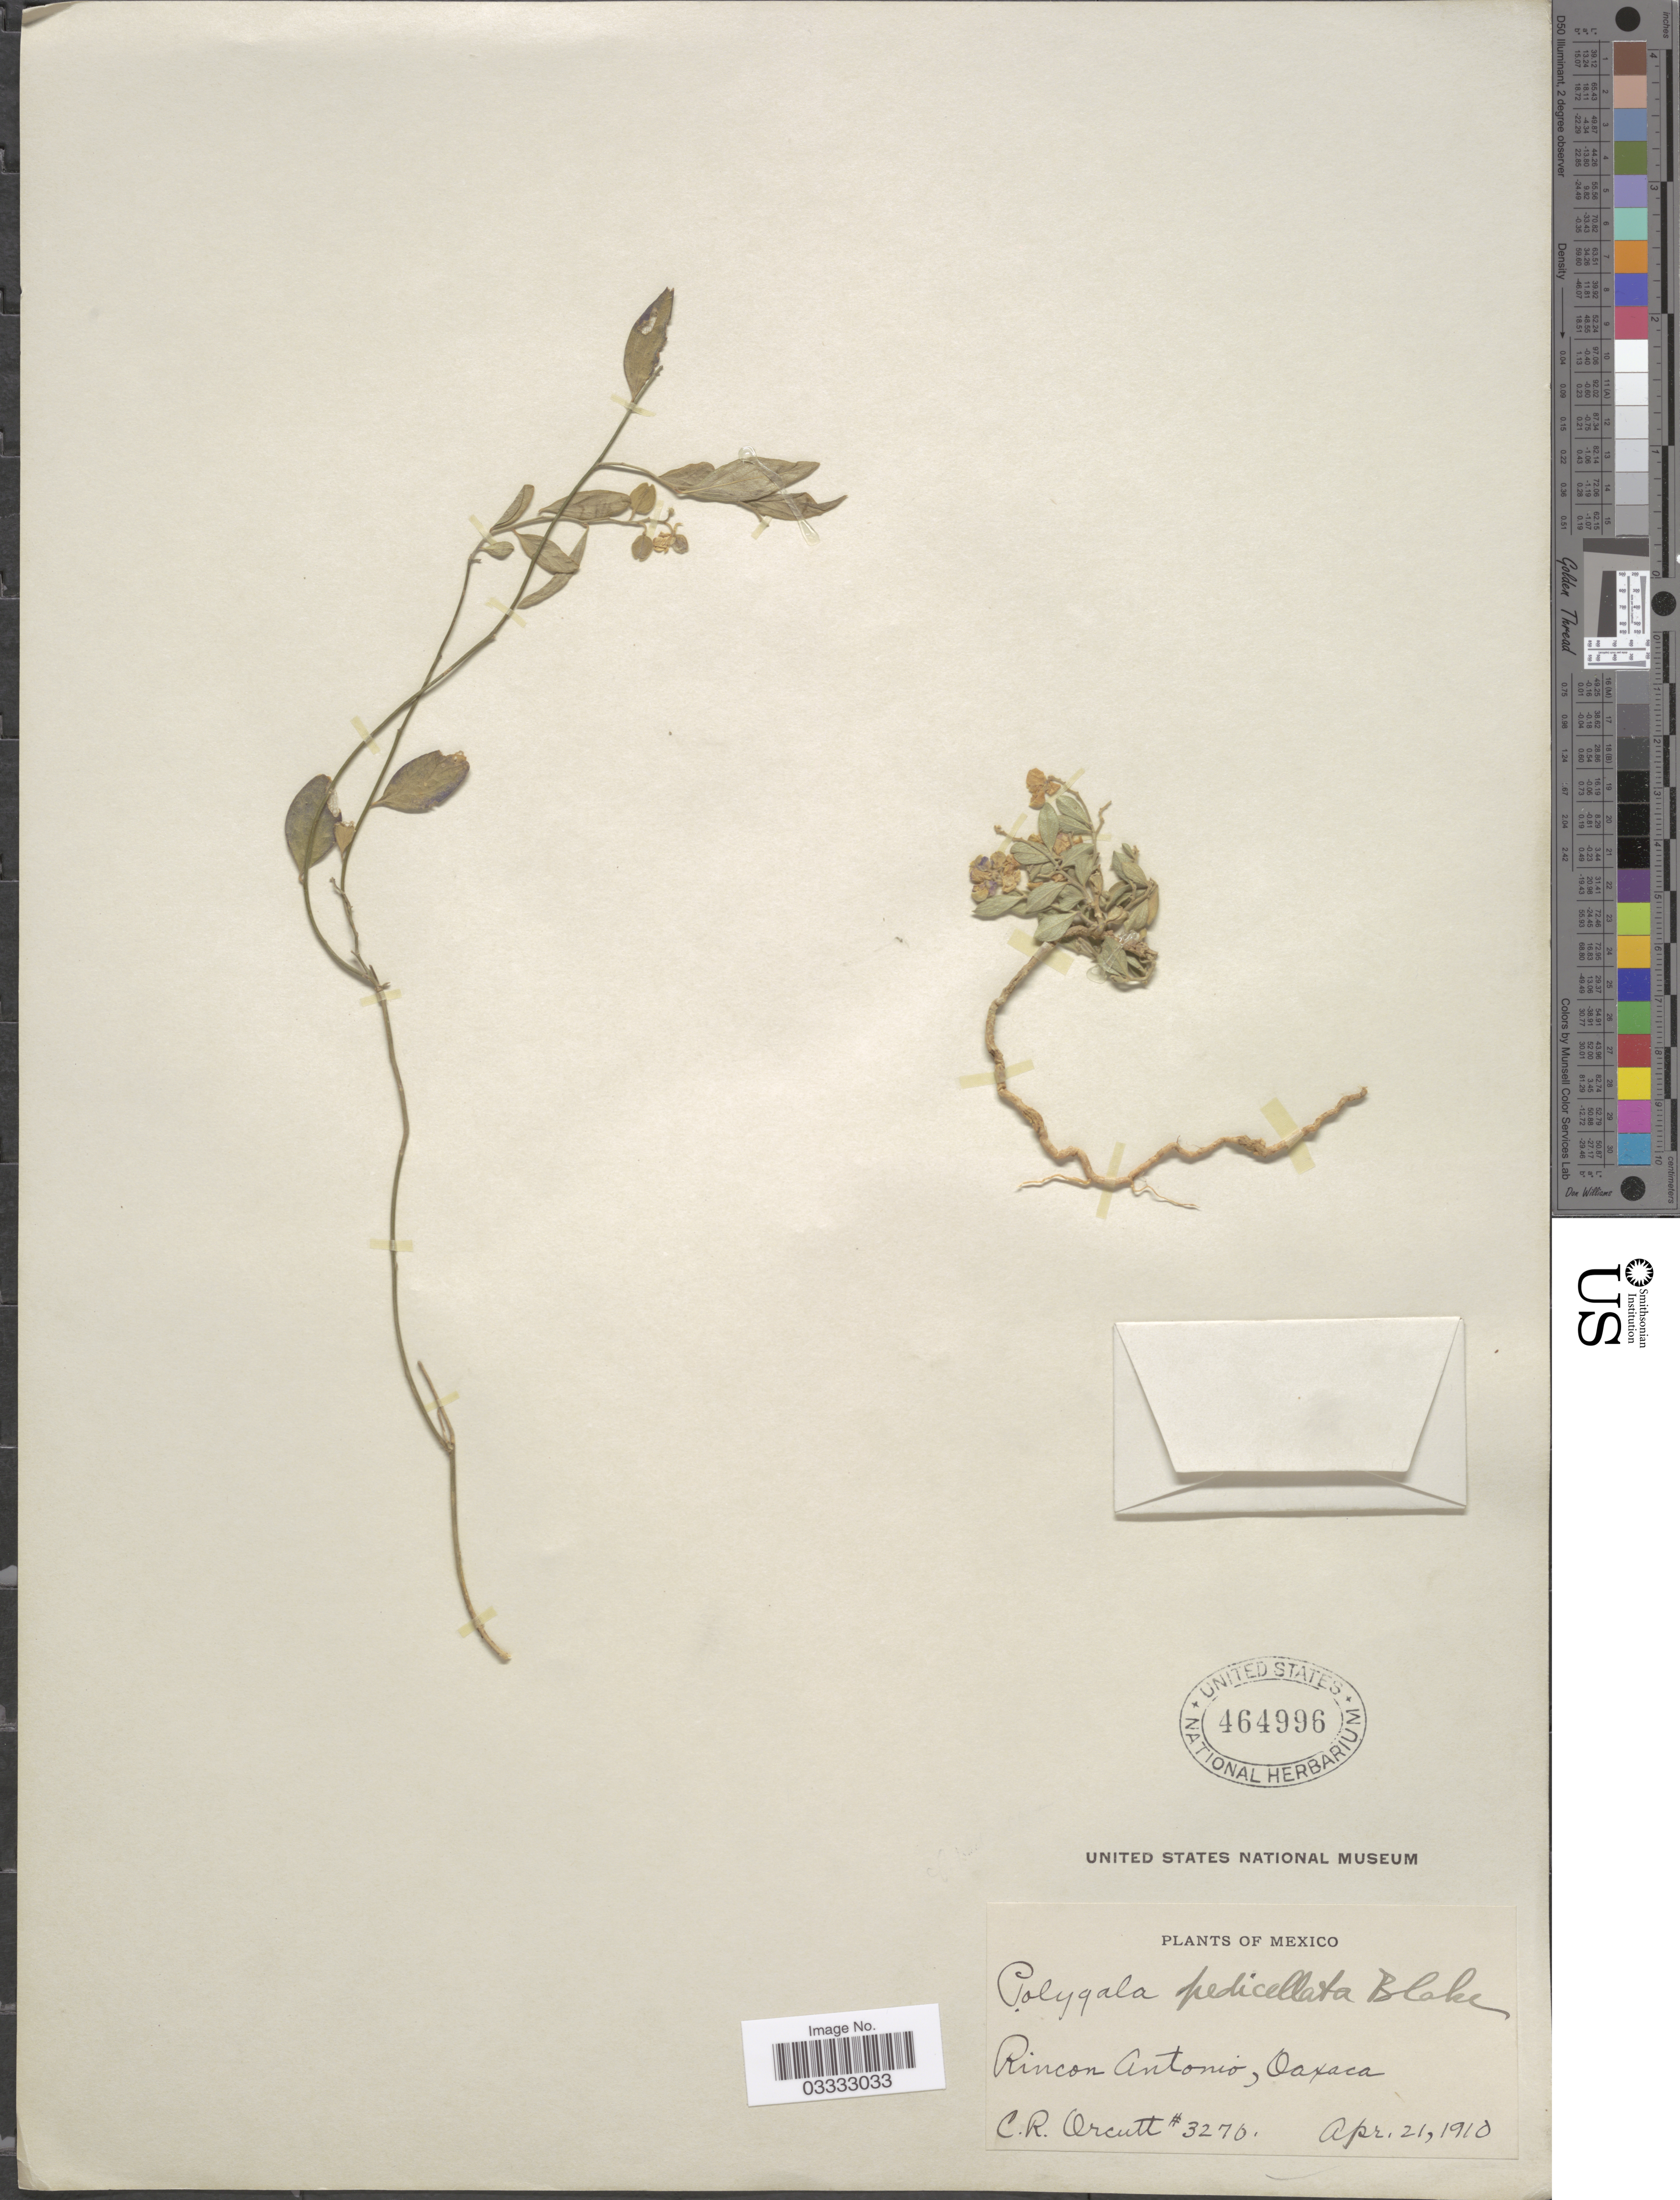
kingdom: Plantae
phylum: Tracheophyta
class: Magnoliopsida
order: Fabales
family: Polygalaceae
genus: Polygala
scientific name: Polygala pedicellata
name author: S.F. Blake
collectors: C. R. Orcutt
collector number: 3270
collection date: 1910-04-21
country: Mexico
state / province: Oaxaca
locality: Rincon Antonio.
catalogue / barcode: US 464996